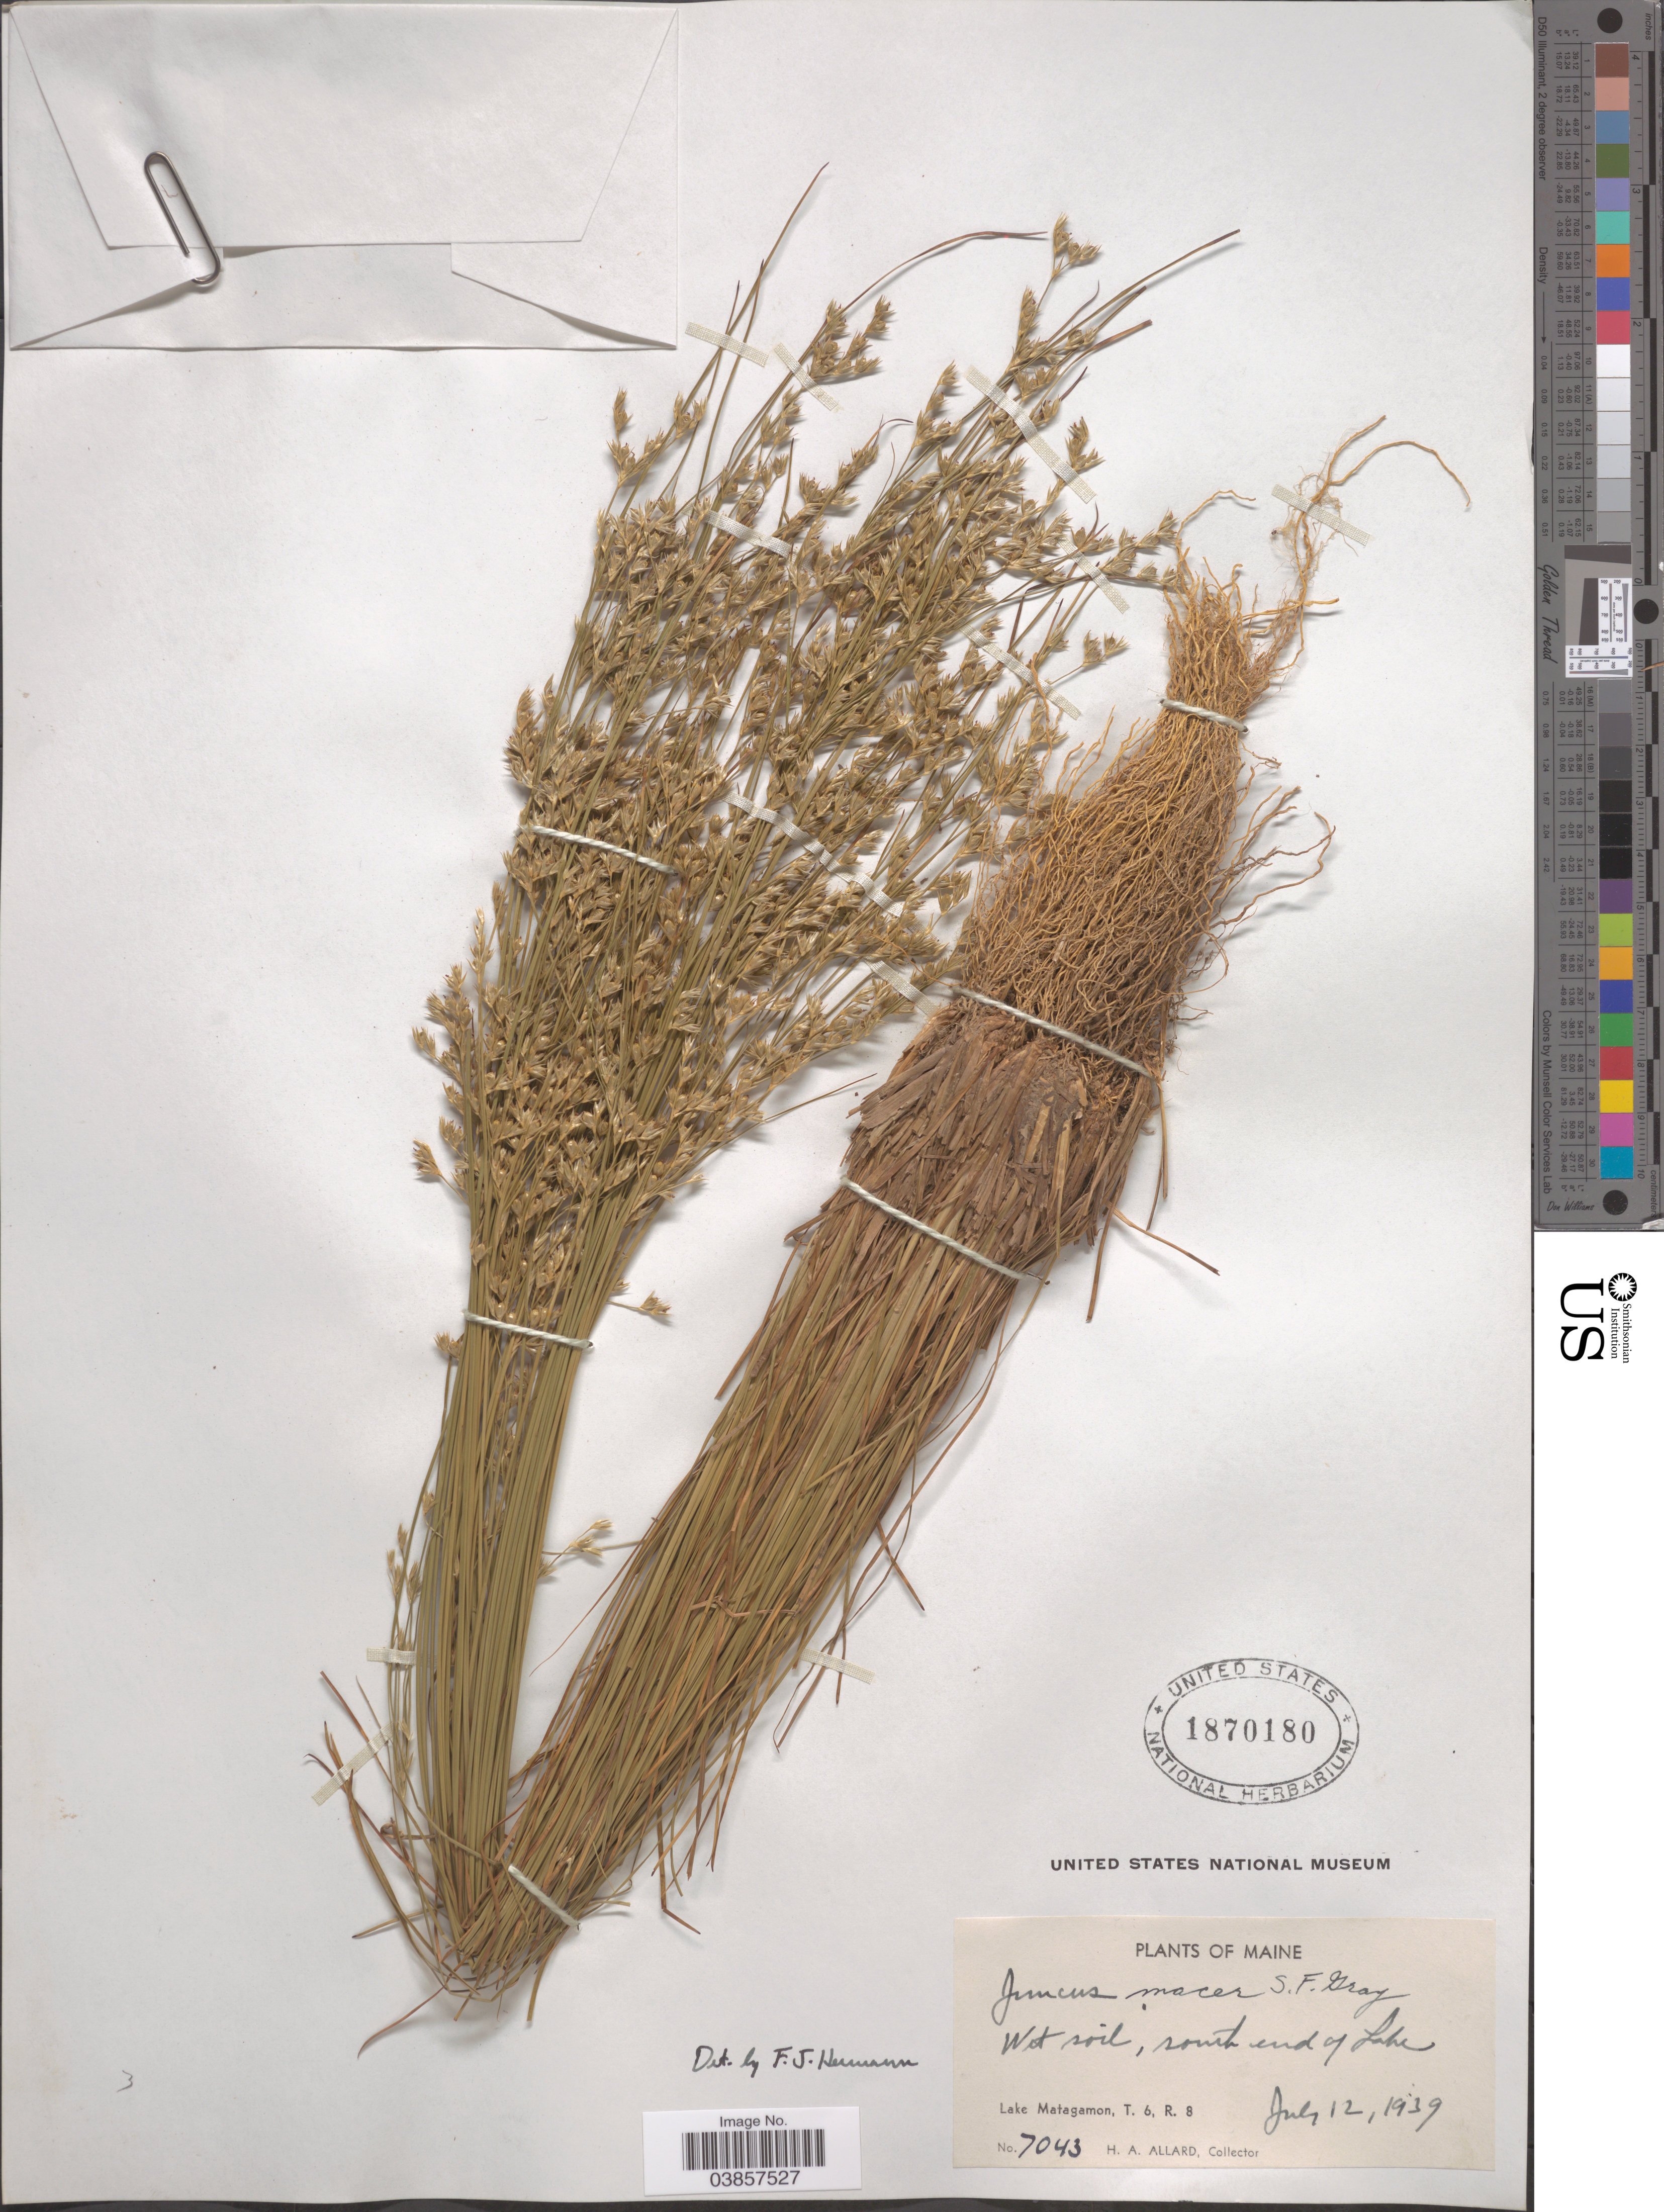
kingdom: Plantae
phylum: Tracheophyta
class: Liliopsida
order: Poales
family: Juncaceae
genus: Juncus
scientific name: Juncus tenuis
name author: Willd.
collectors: H. A. Allard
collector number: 7043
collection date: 1939-07-12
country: United States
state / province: Maine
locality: South end of Lake. Lake Matagamon, T. 6, R. 8.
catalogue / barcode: US 1870180